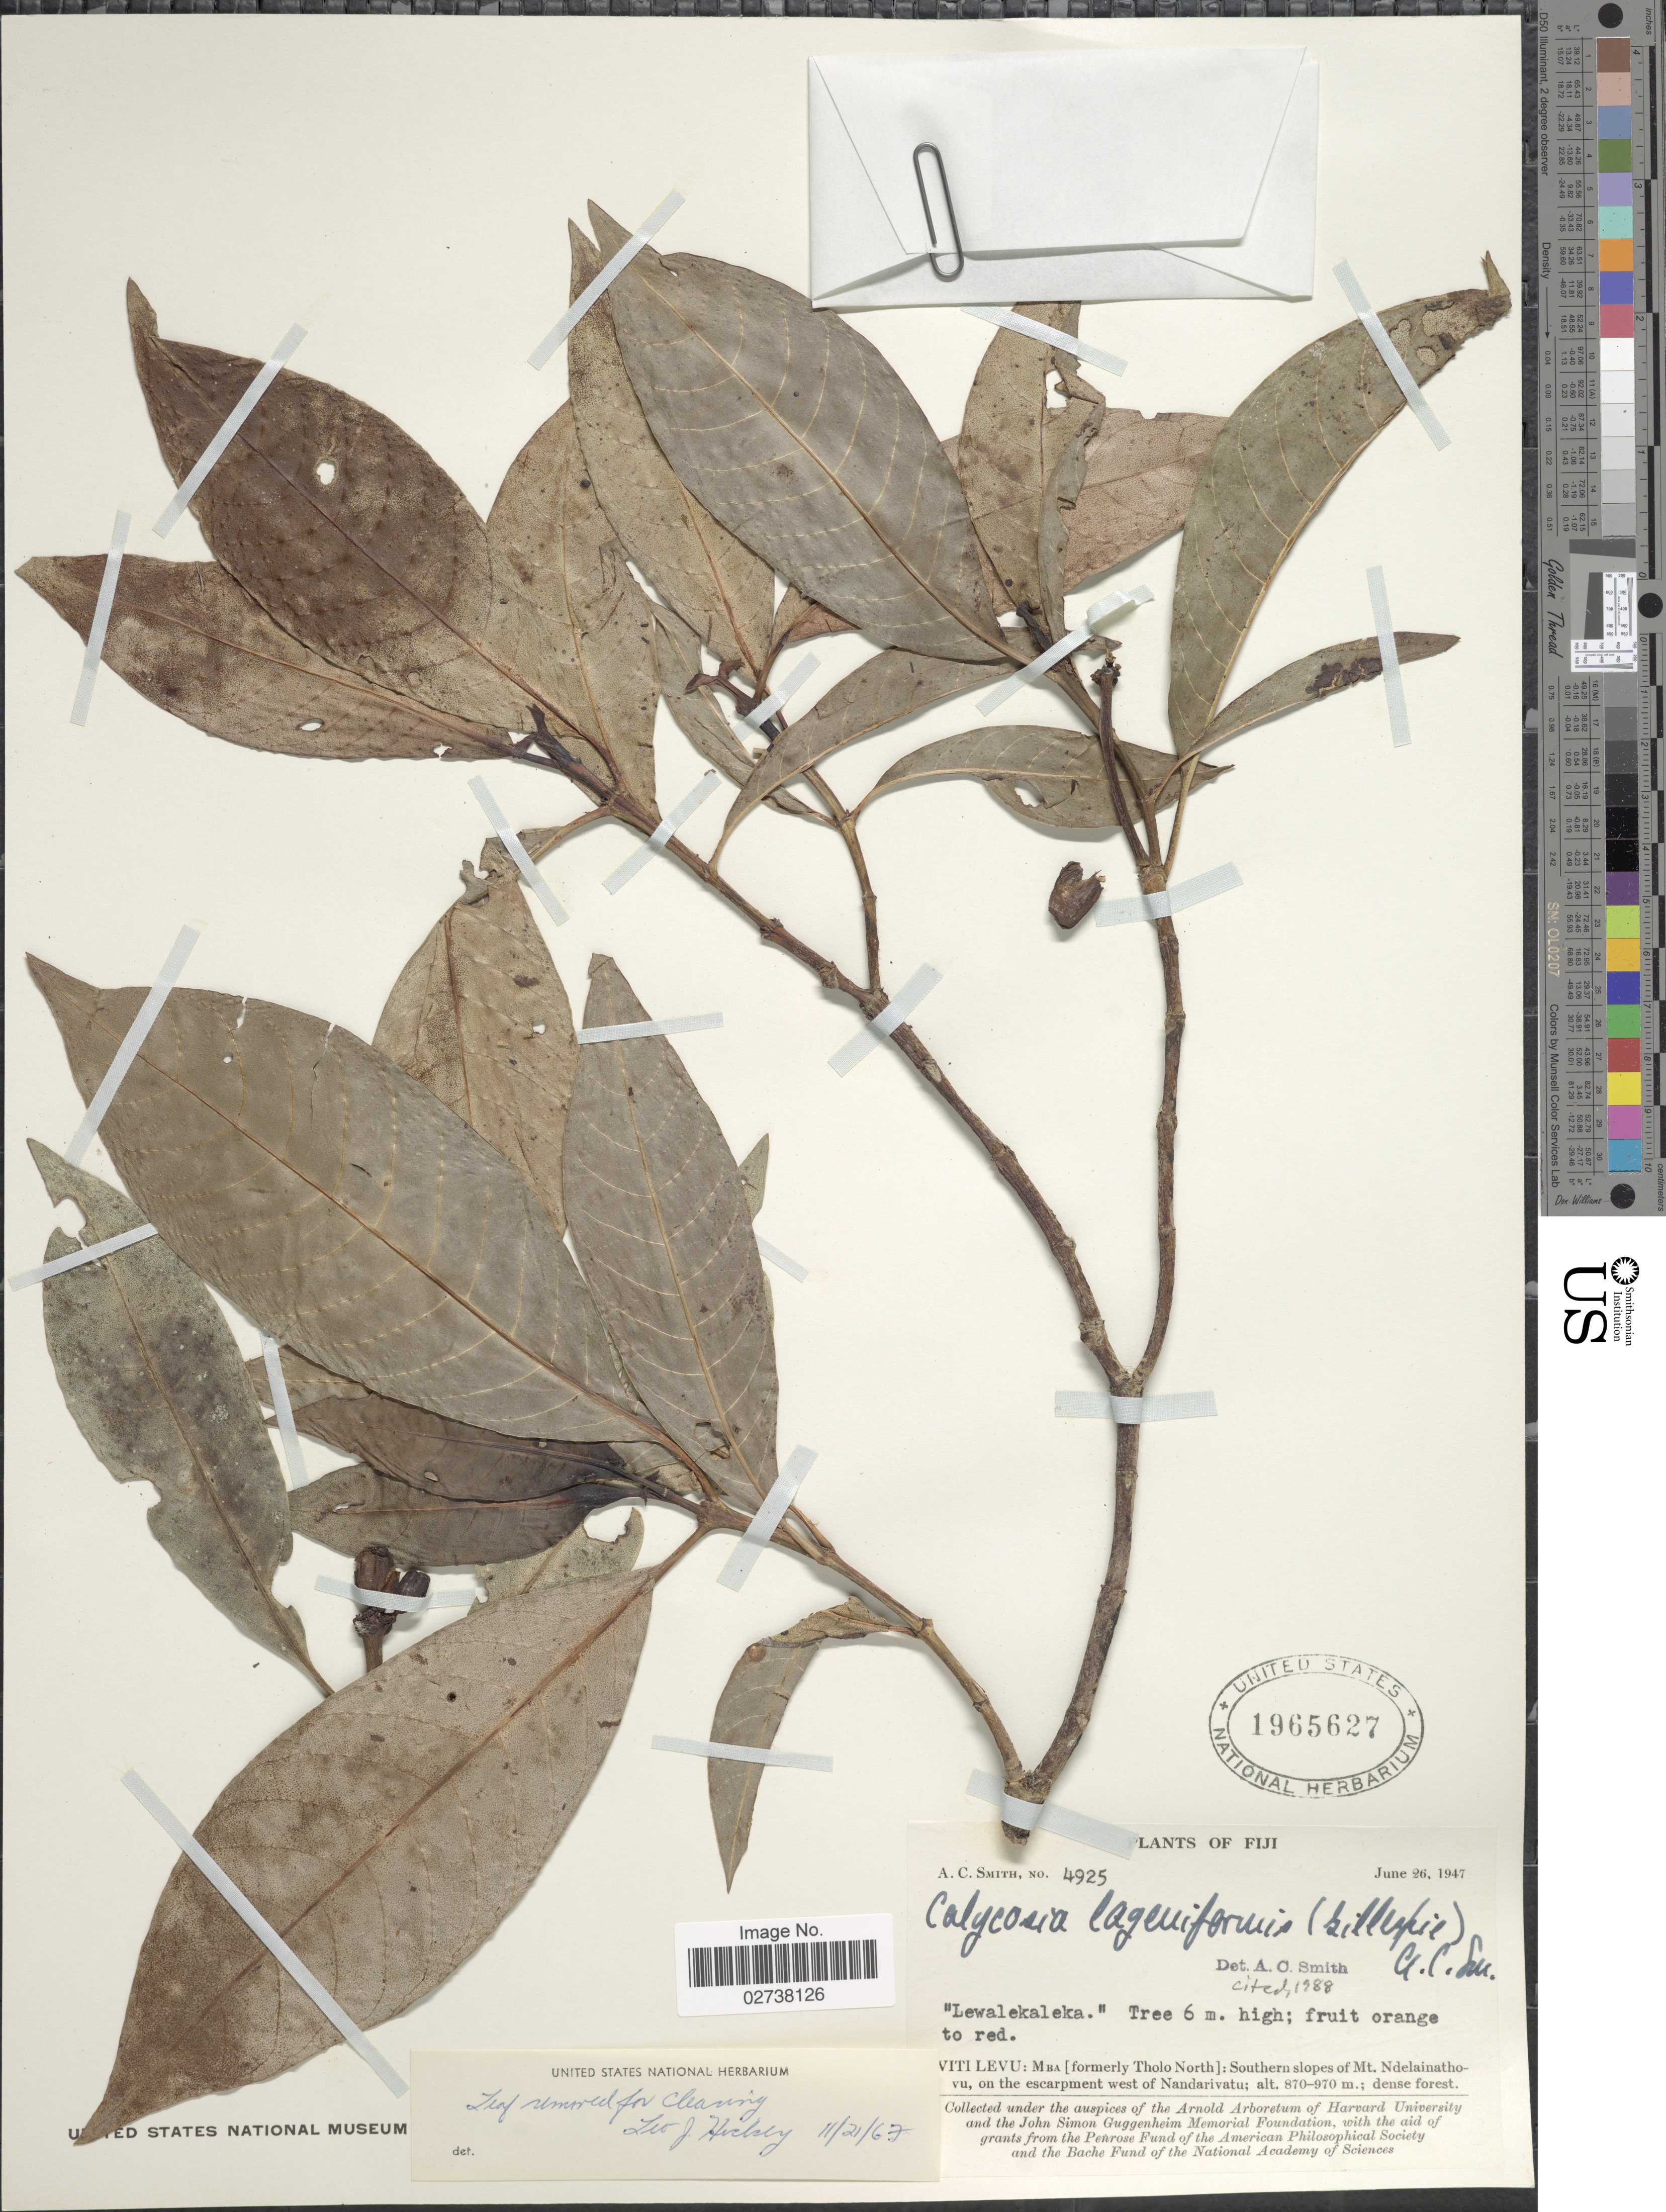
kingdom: Plantae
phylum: Tracheophyta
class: Magnoliopsida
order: Gentianales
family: Rubiaceae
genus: Calycosia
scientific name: Calycosia lageniformis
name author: (Gillespie) A.C. Sm.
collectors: A. C. Smith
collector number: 4925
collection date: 1947-06-26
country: Fiji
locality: Viti Levu: MBA (formerly Tholo North): Southern slopes of Mt. Ndelainathovu, on the escarpment west of Nandarivatu; dense forest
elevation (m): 870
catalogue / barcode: US 1965627